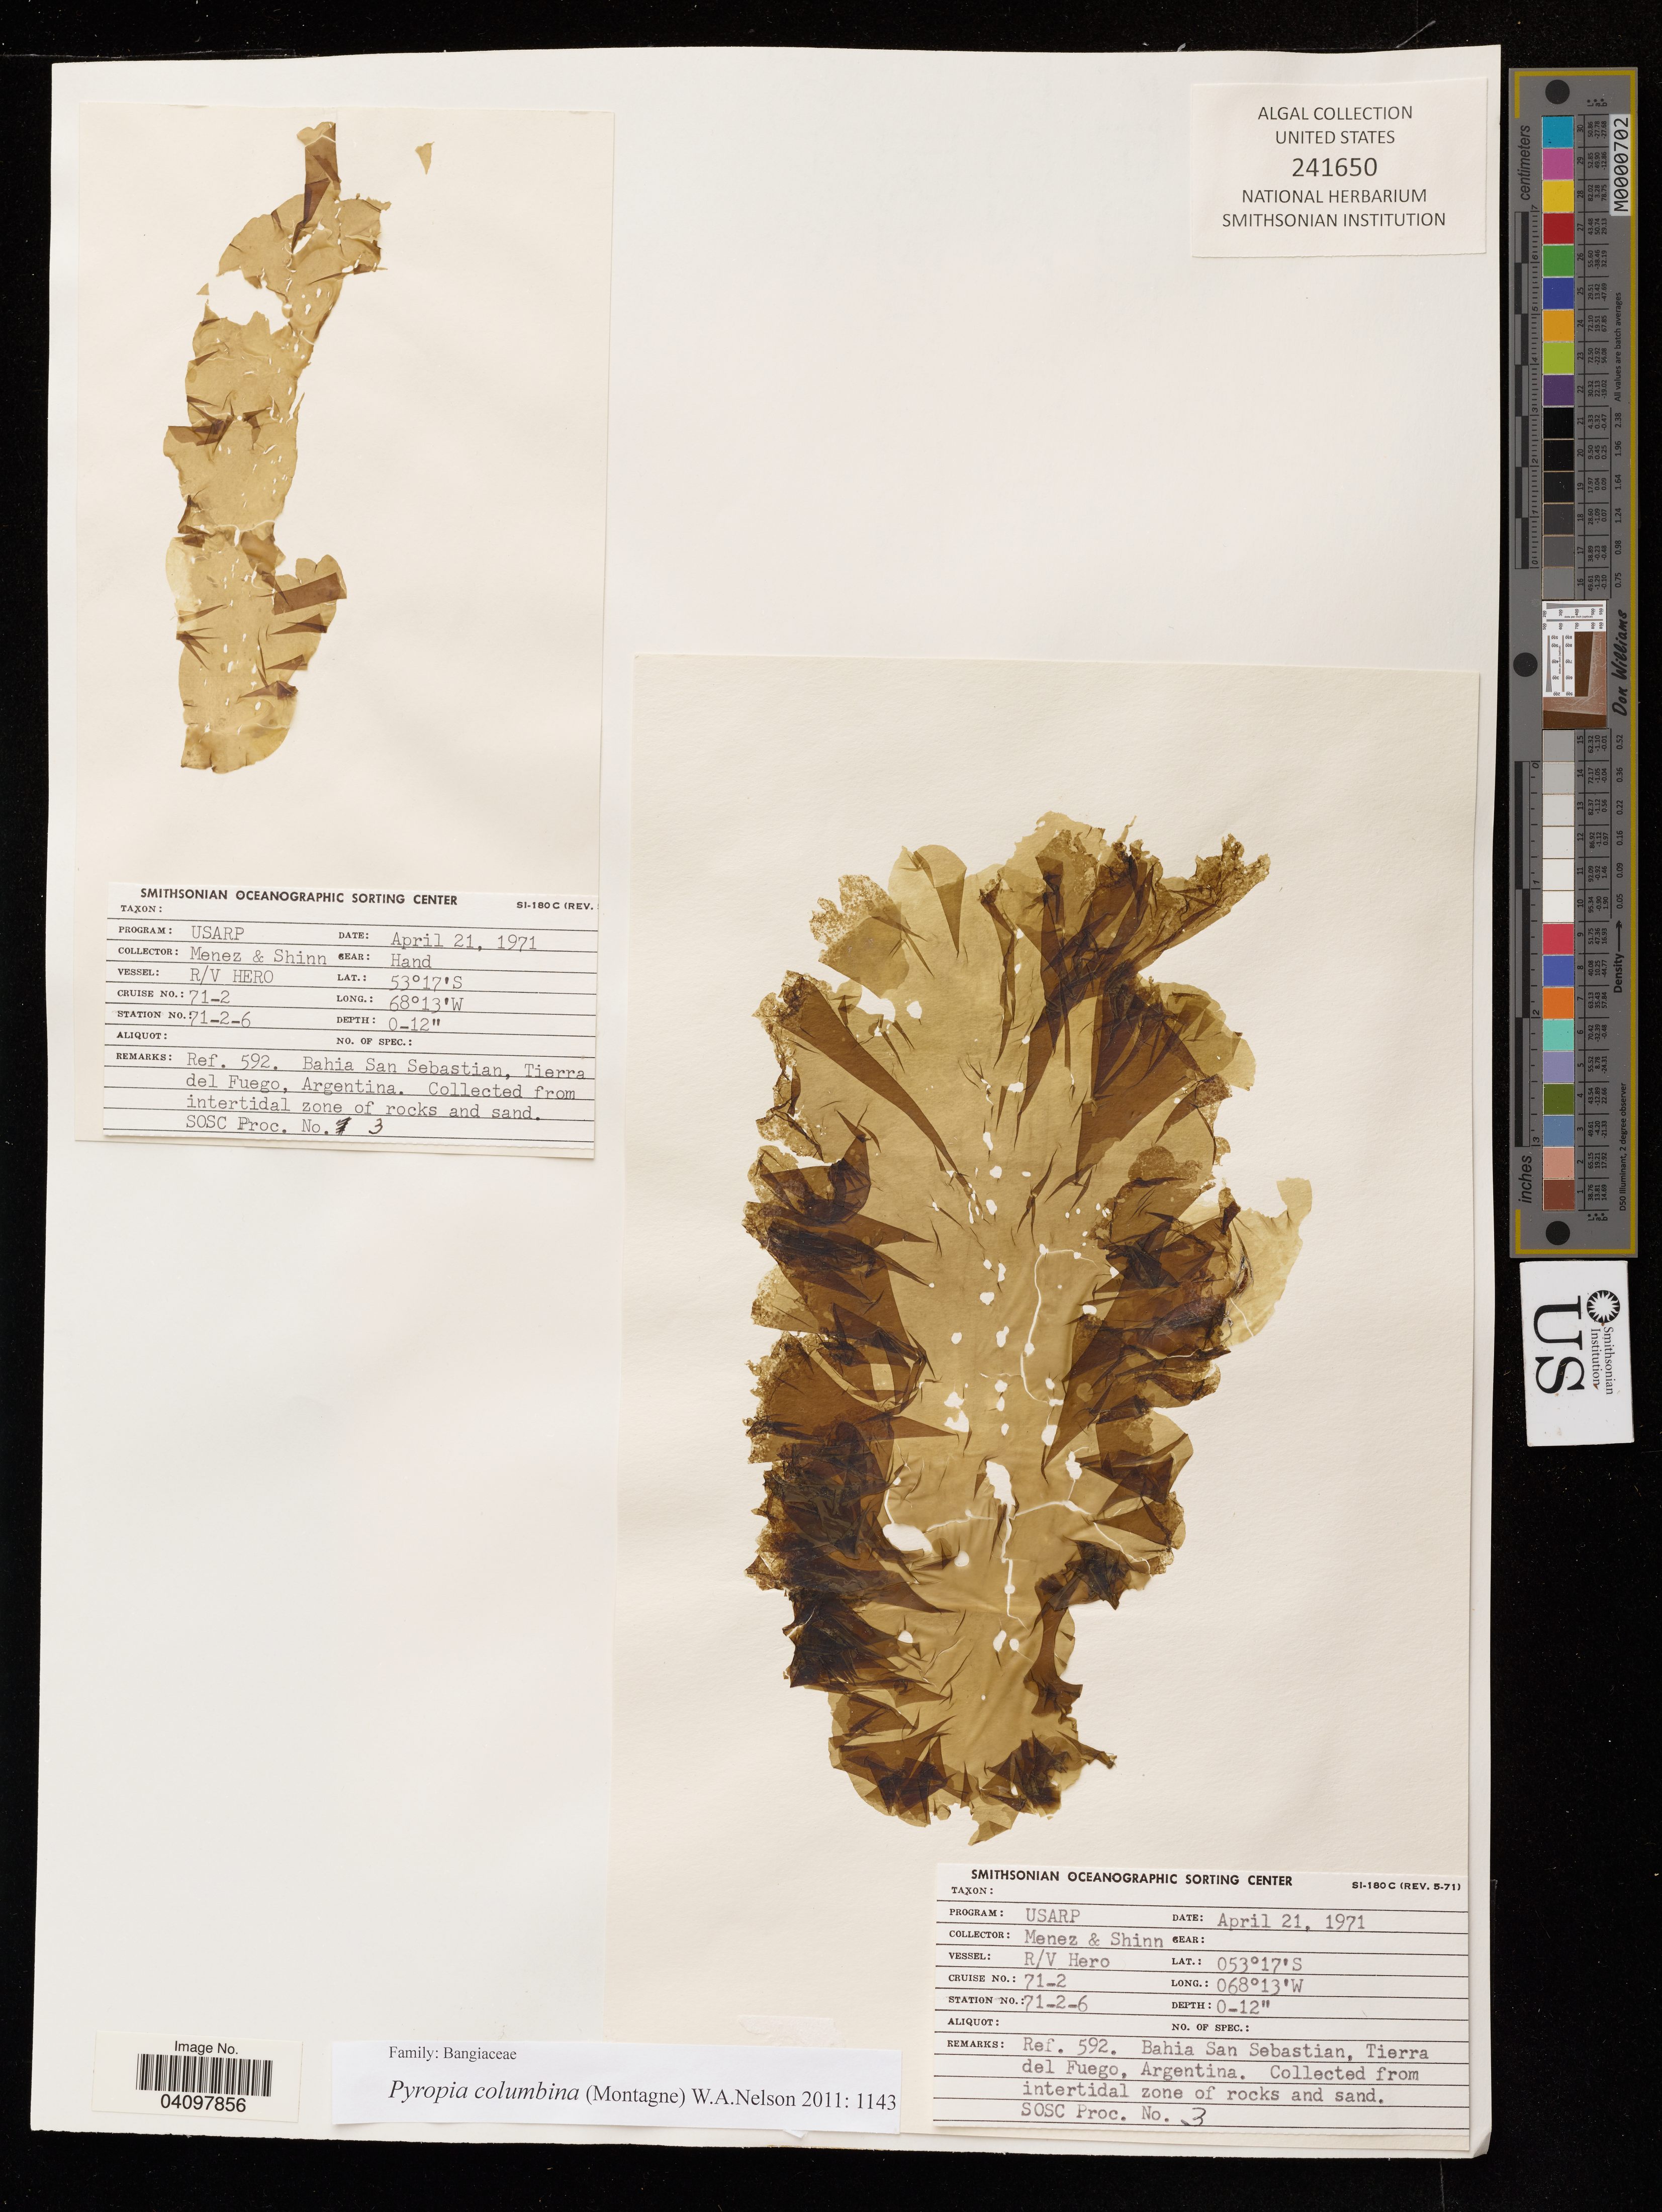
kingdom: Plantae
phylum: Rhodophyta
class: Bangiophyceae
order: Bangiales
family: Bangiaceae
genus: Pyropia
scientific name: Pyropia columbina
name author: (Mont.) W.A. Nelson in J.E. Sutherl. et al.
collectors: Menez & -. Shinn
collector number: Ref. 592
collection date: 1971-04-21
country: Argentina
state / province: Tierra del Fuego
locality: Bahia San Sebastian, Terra del Fuego.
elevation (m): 0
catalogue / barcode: US 241650